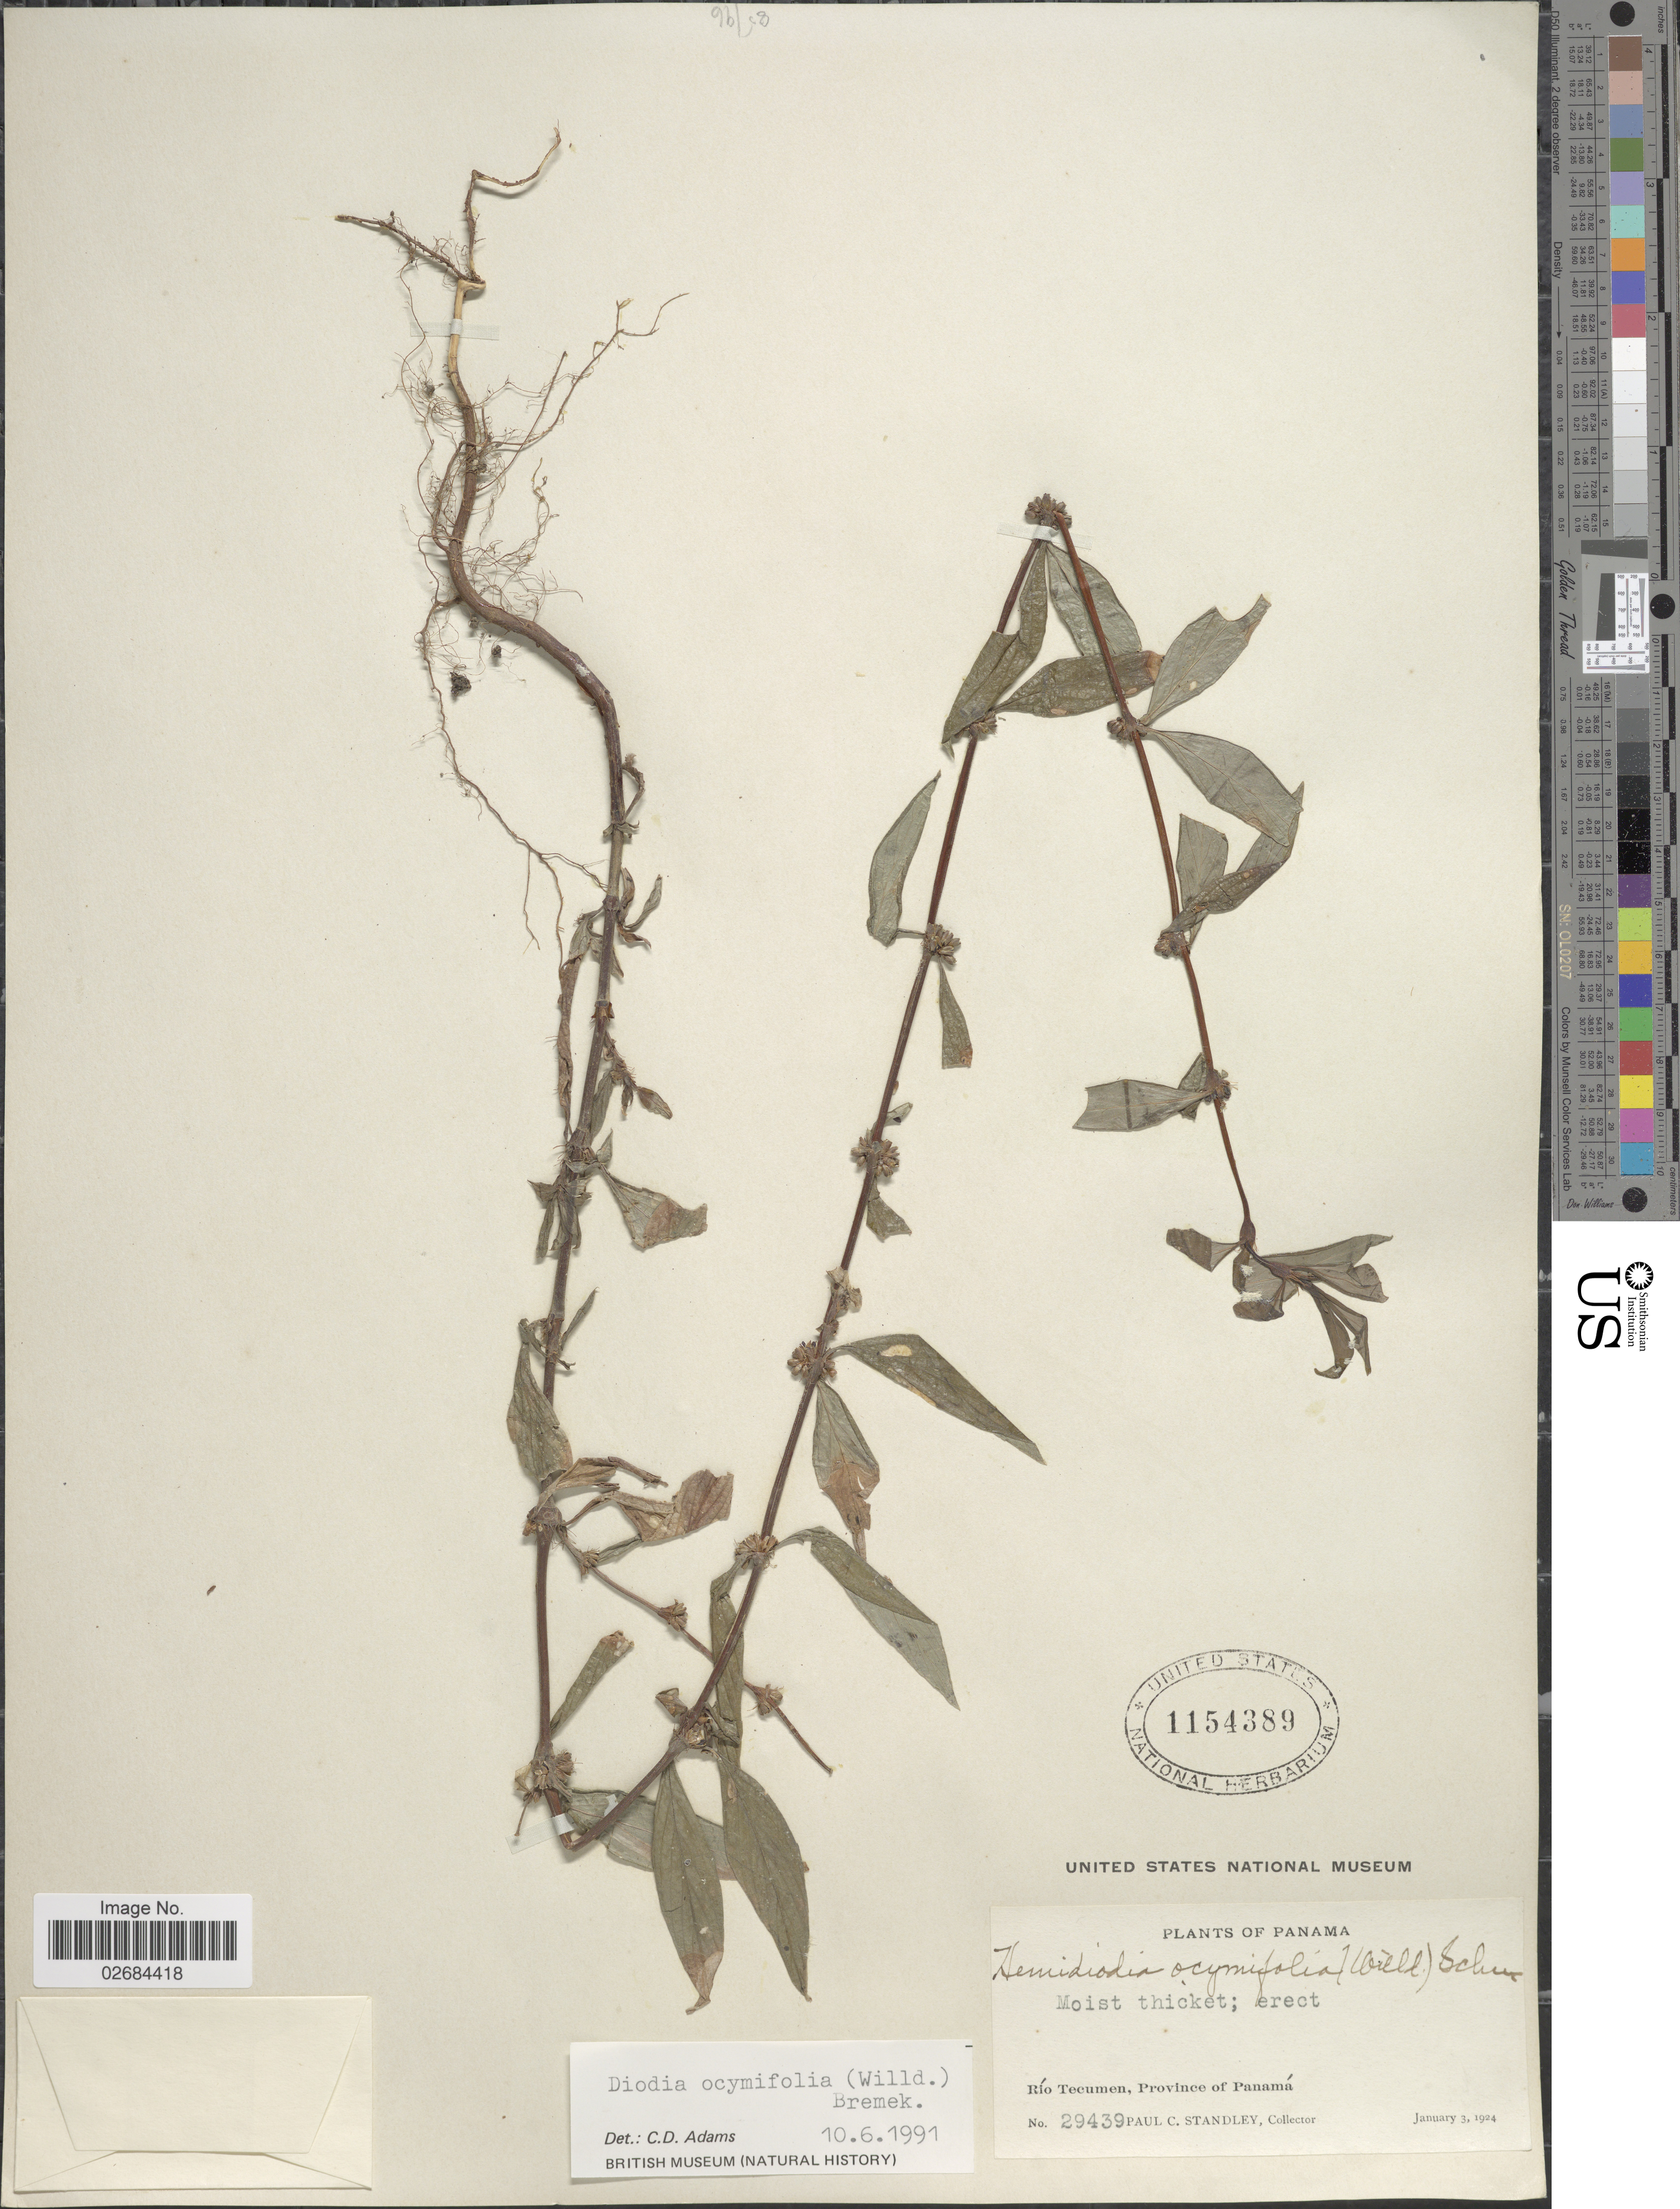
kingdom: Plantae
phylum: Tracheophyta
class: Magnoliopsida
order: Gentianales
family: Rubiaceae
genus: Diodia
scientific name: Diodia ocymifolia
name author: (Willd. ex Roem. & Schult.) Bremek.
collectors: P. C. Standley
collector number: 29439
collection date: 1924-01-03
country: Panama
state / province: Panamá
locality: Río Tecumen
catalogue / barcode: US 1154389